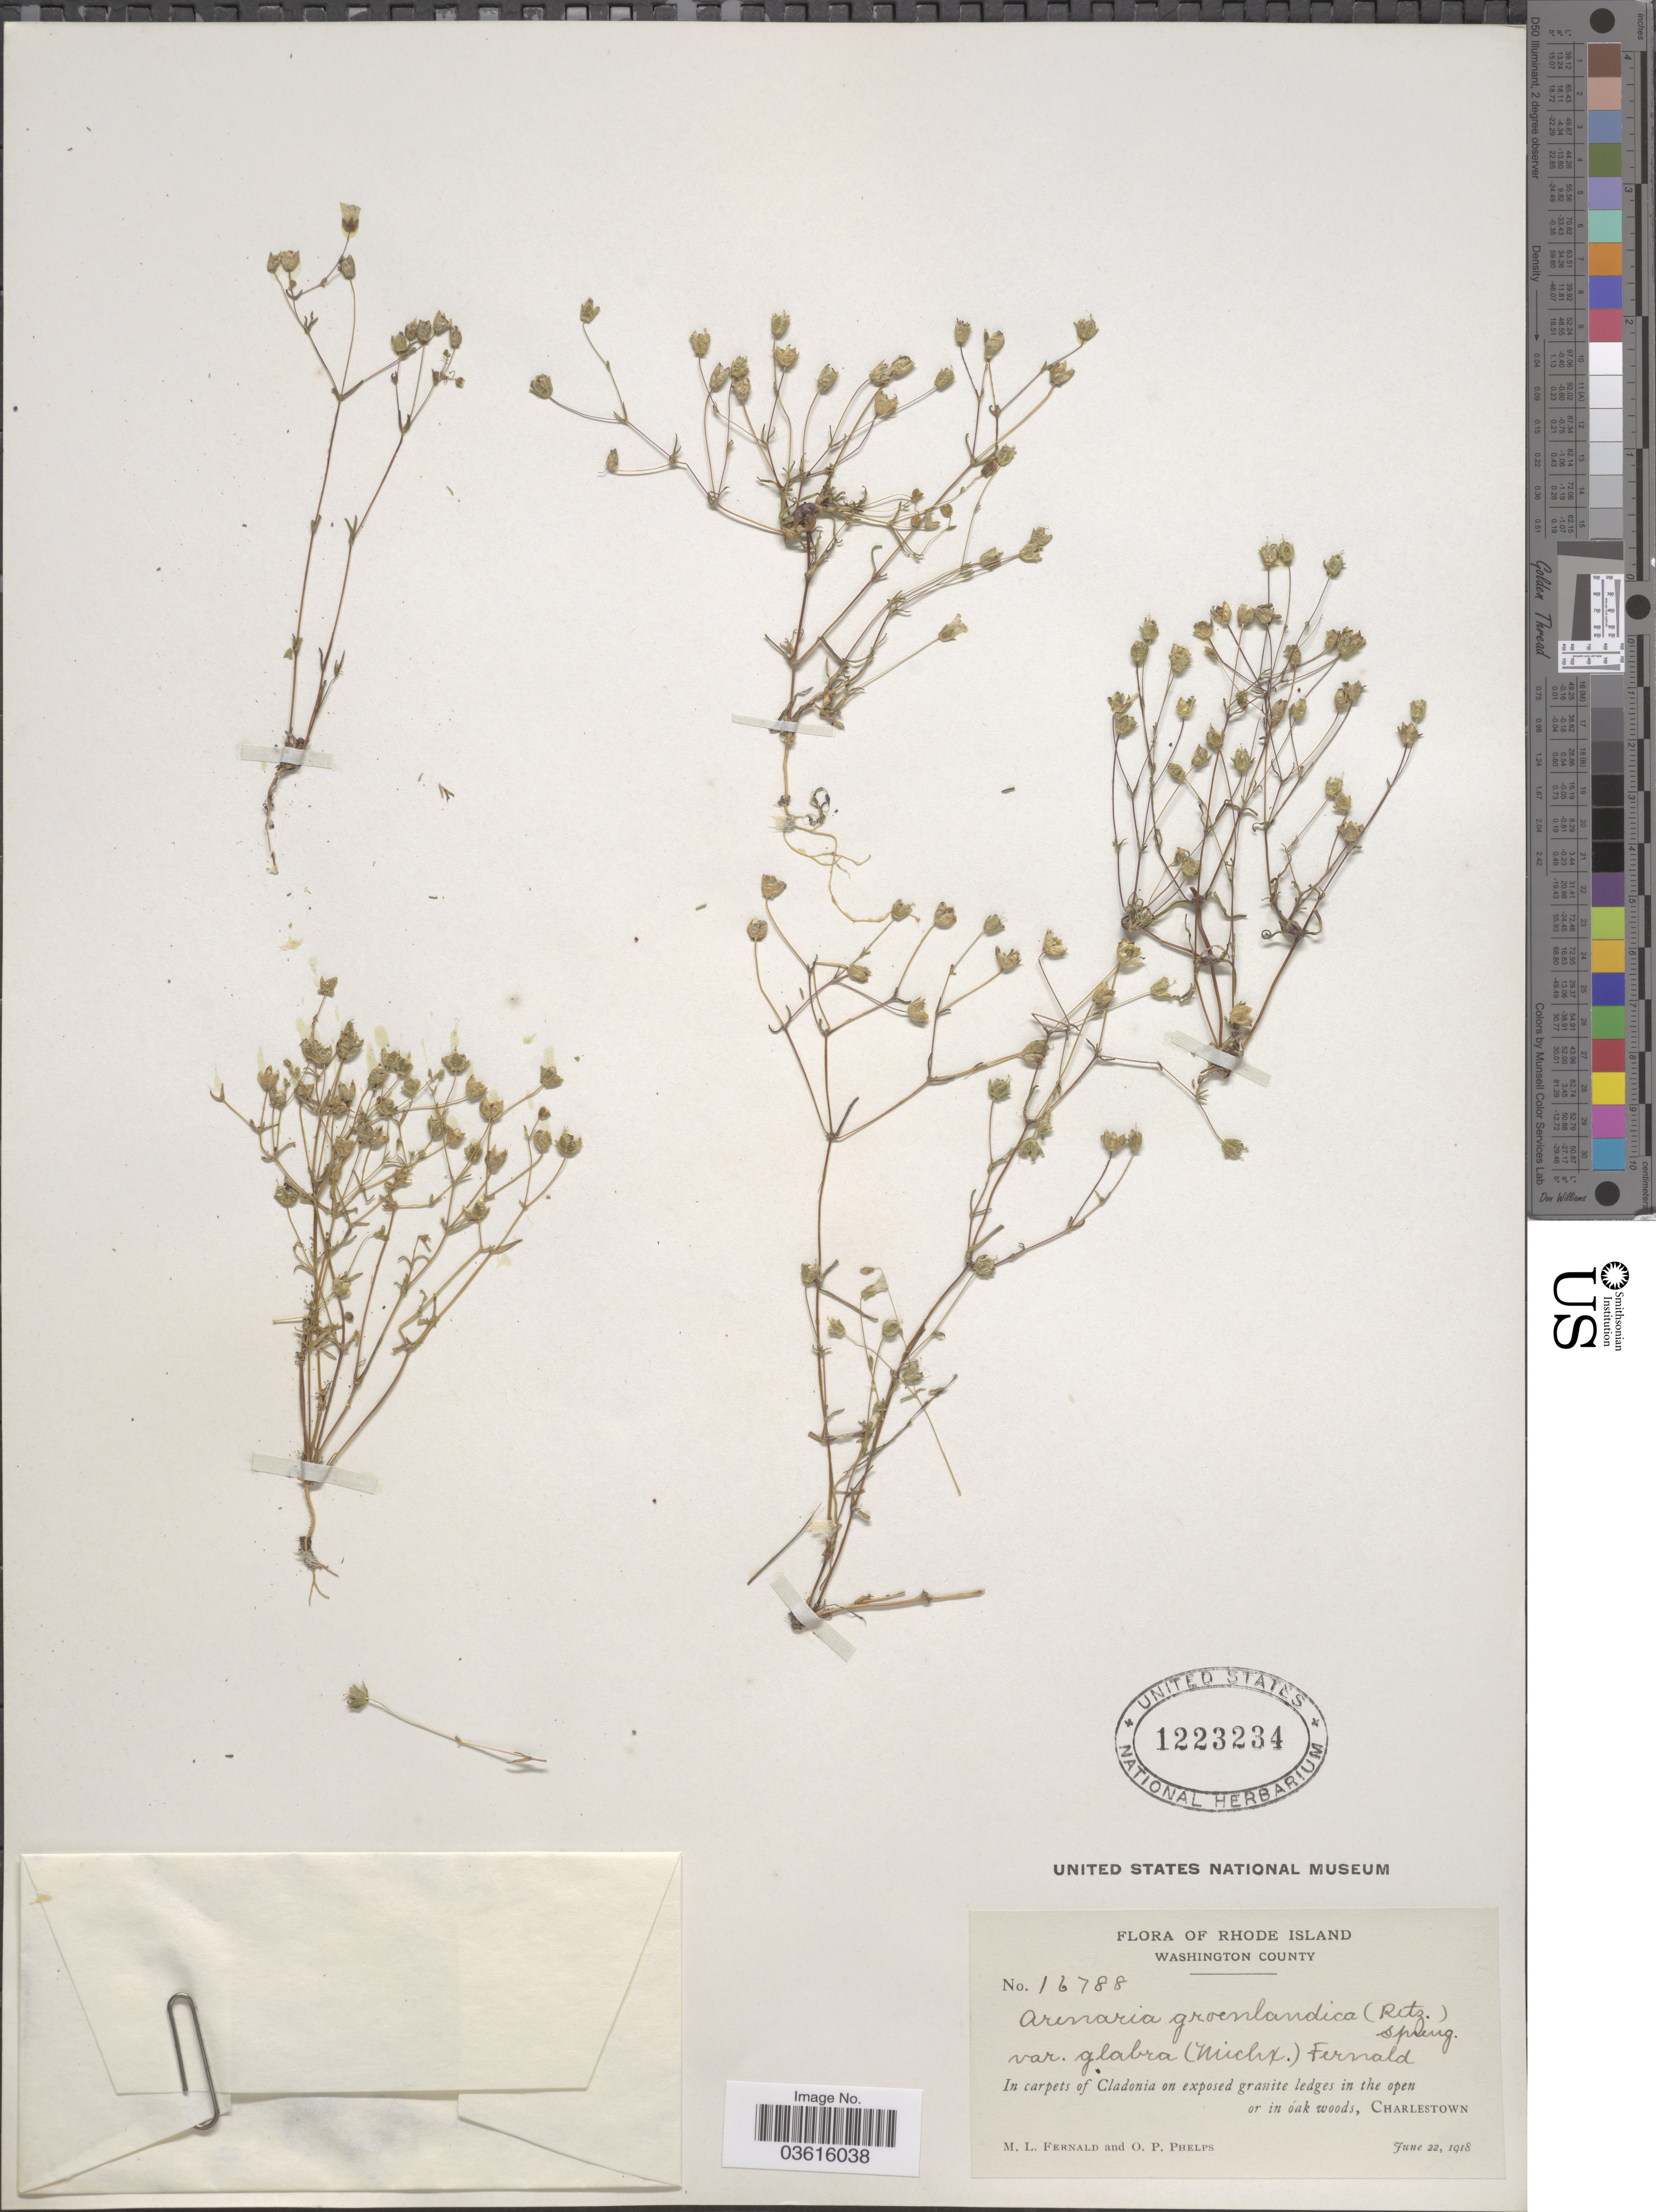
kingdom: Plantae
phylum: Tracheophyta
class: Magnoliopsida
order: Caryophyllales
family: Caryophyllaceae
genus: Minuartia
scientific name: Minuartia groenlandica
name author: (Retz.) Ostenf.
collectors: M. L. Fernald & O. P. Phelps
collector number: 16788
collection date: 1918-06-22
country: United States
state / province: Rhode Island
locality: Washington County. Charlestown.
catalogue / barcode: US 1223234